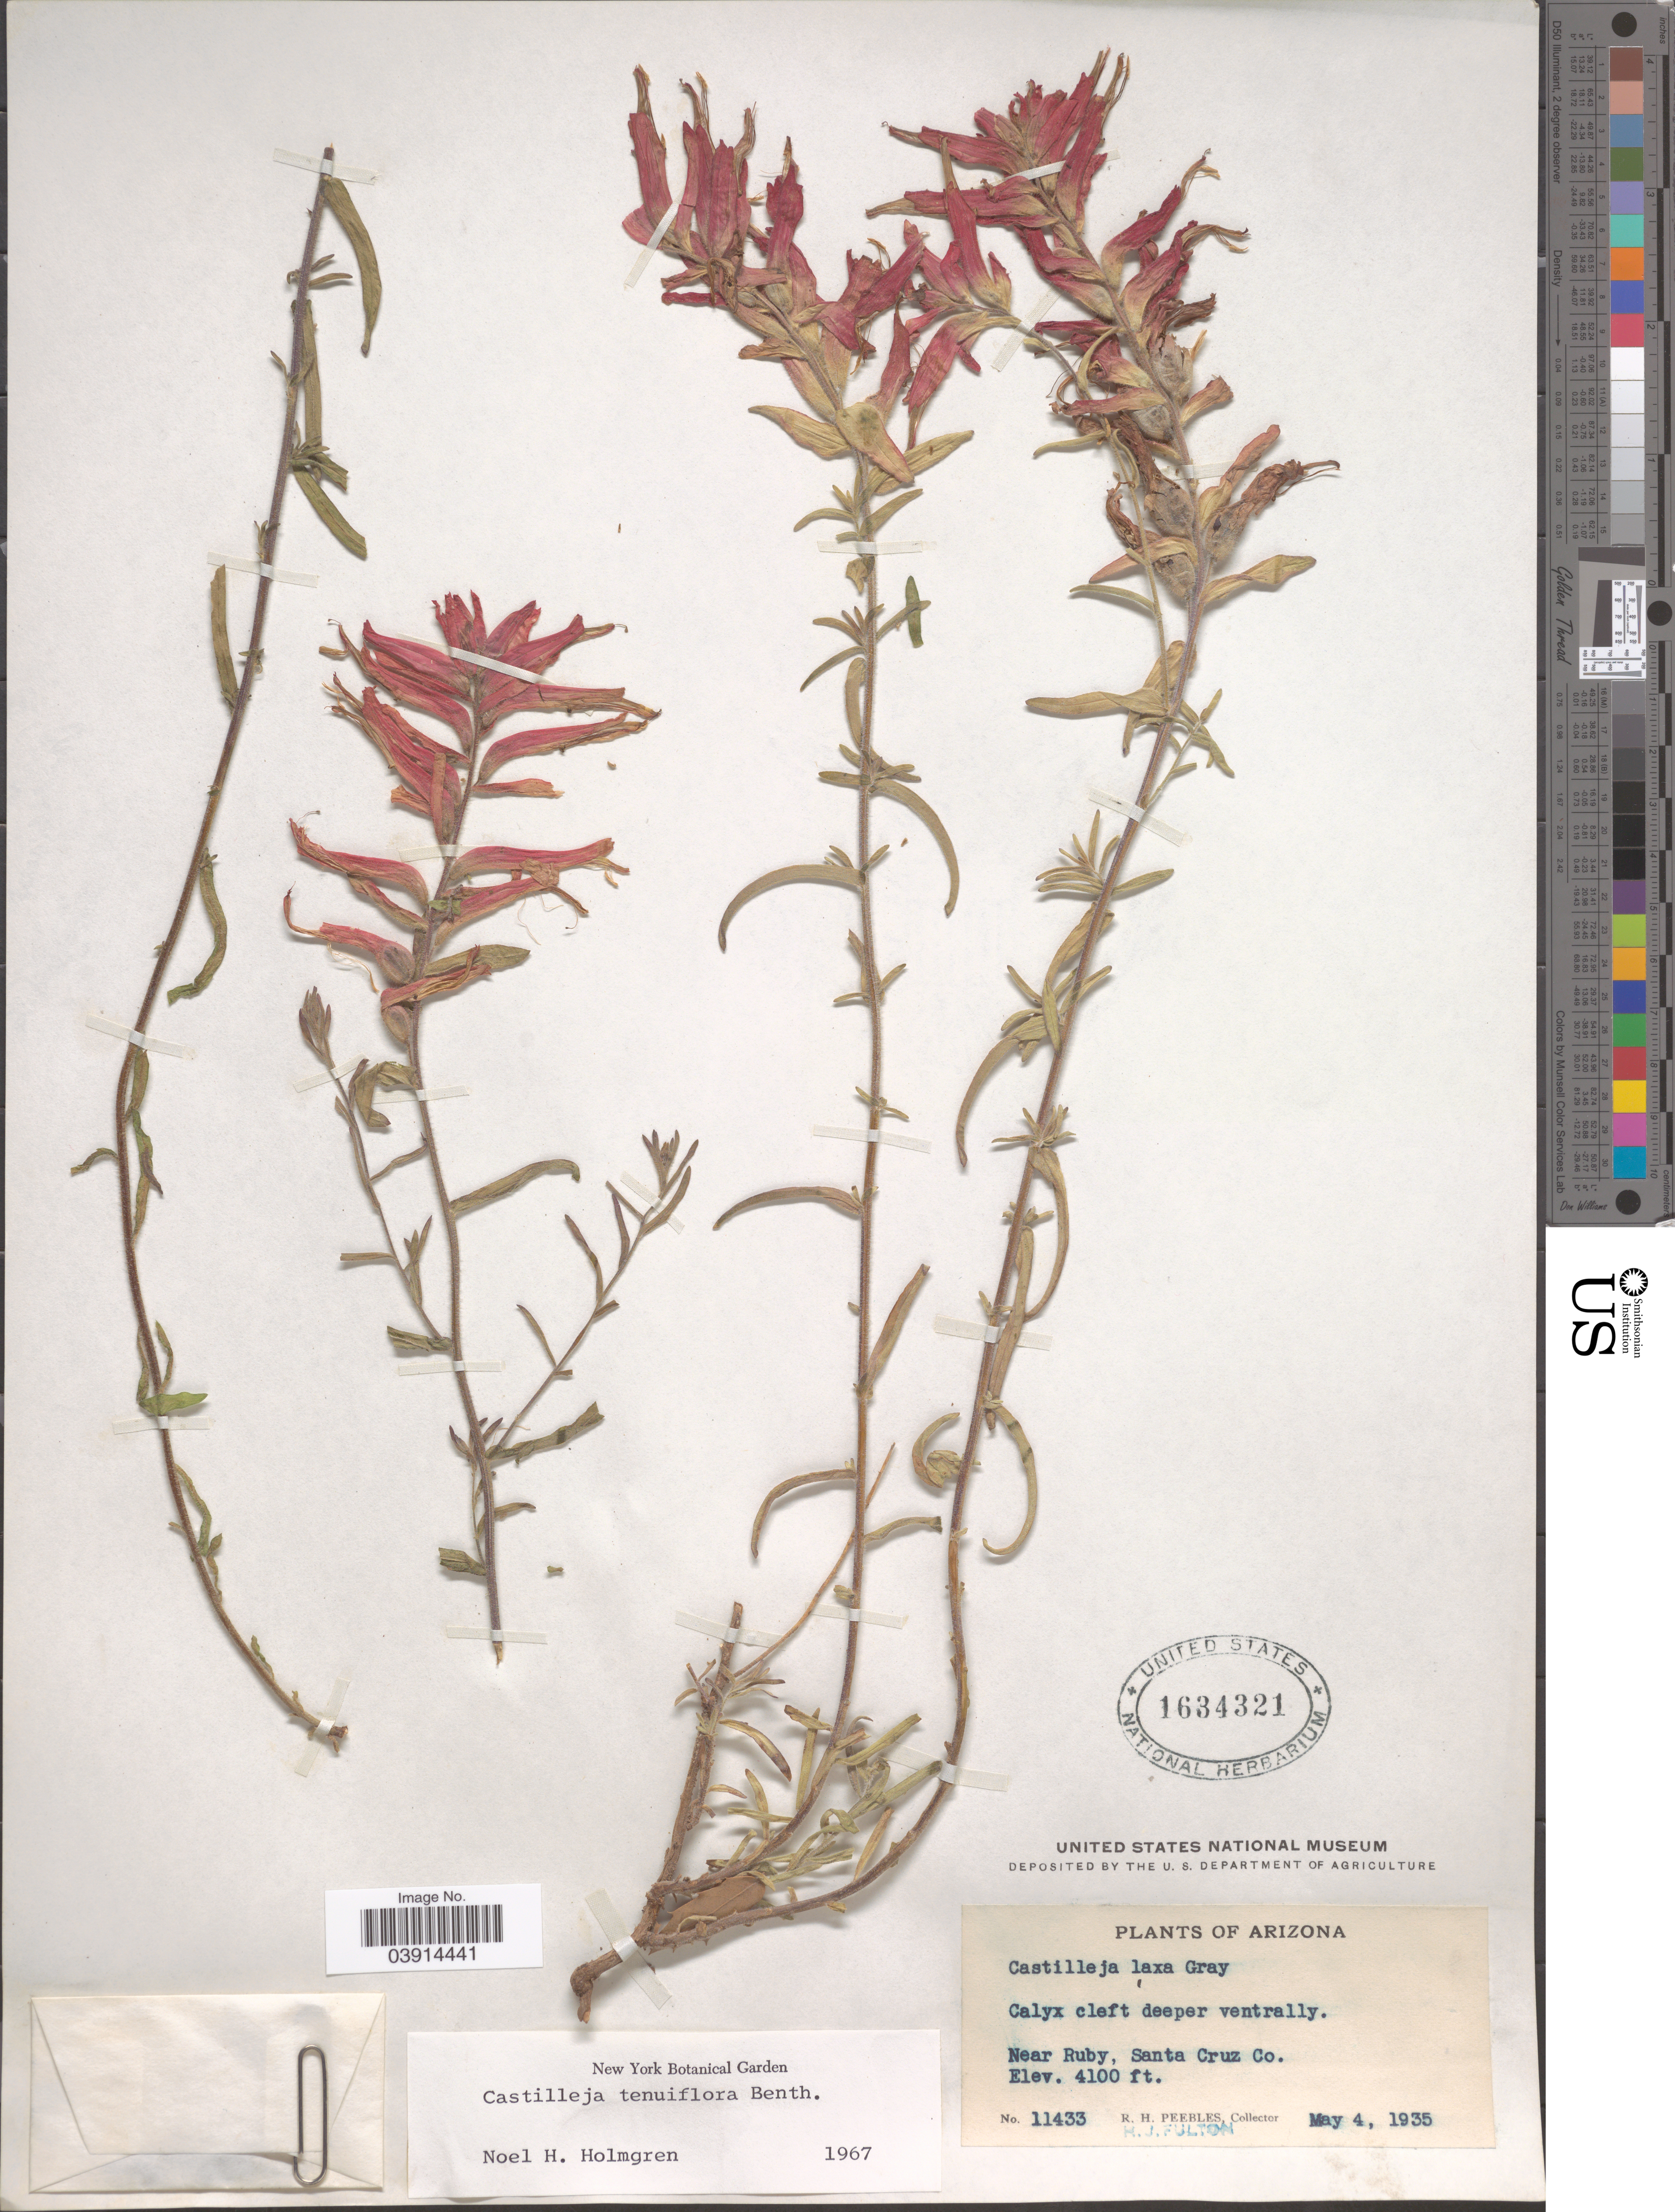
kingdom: Plantae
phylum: Tracheophyta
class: Magnoliopsida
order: Lamiales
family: Orobanchaceae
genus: Castilleja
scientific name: Castilleja tenuiflora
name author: Benth.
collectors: R. H. Peebles & H. Fulton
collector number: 11433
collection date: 1935-05-04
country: United States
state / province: Arizona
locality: Near Ruby, Santa Cruz Co.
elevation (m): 1250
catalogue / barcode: US 1634321